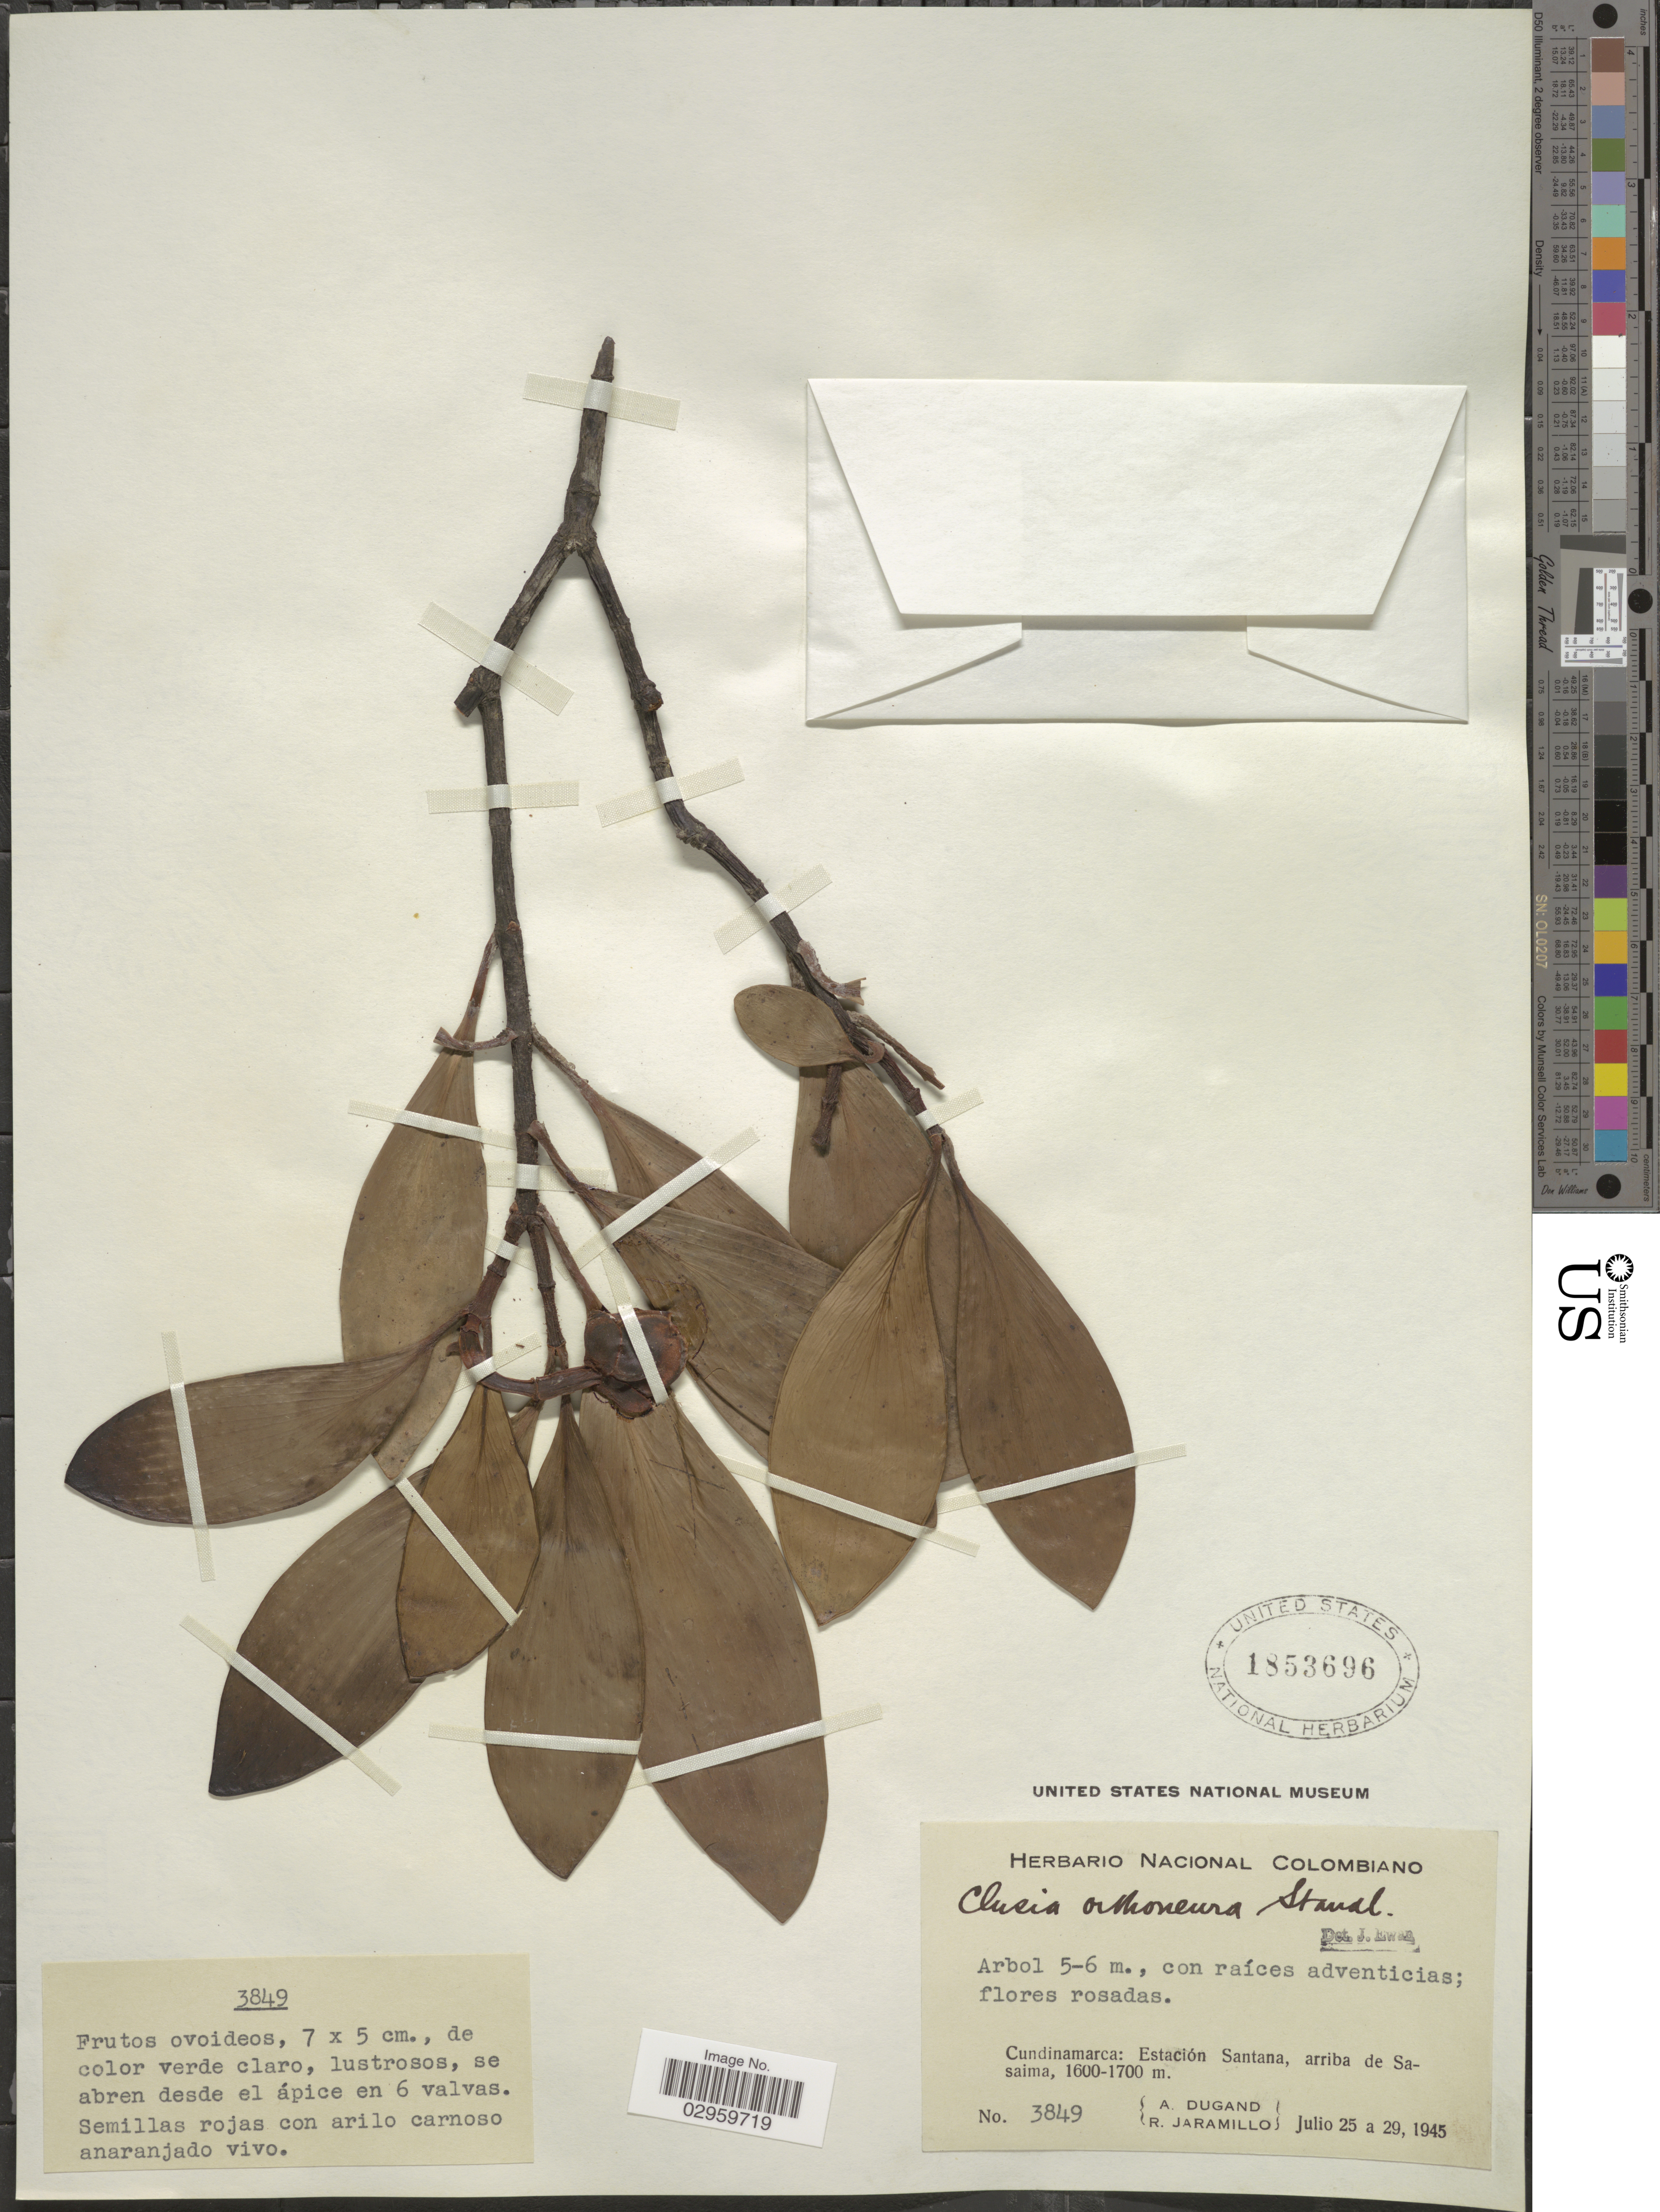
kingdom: Plantae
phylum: Tracheophyta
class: Magnoliopsida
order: Malpighiales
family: Clusiaceae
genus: Clusia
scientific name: Clusia orthoneura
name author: Standl.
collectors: A. Dugand & R. Jaramillo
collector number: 3849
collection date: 1945-07-25/1945-07-29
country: Colombia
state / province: Cundinamarca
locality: Estación Santana, arriba de Sasaima.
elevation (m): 1600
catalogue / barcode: US 1853696